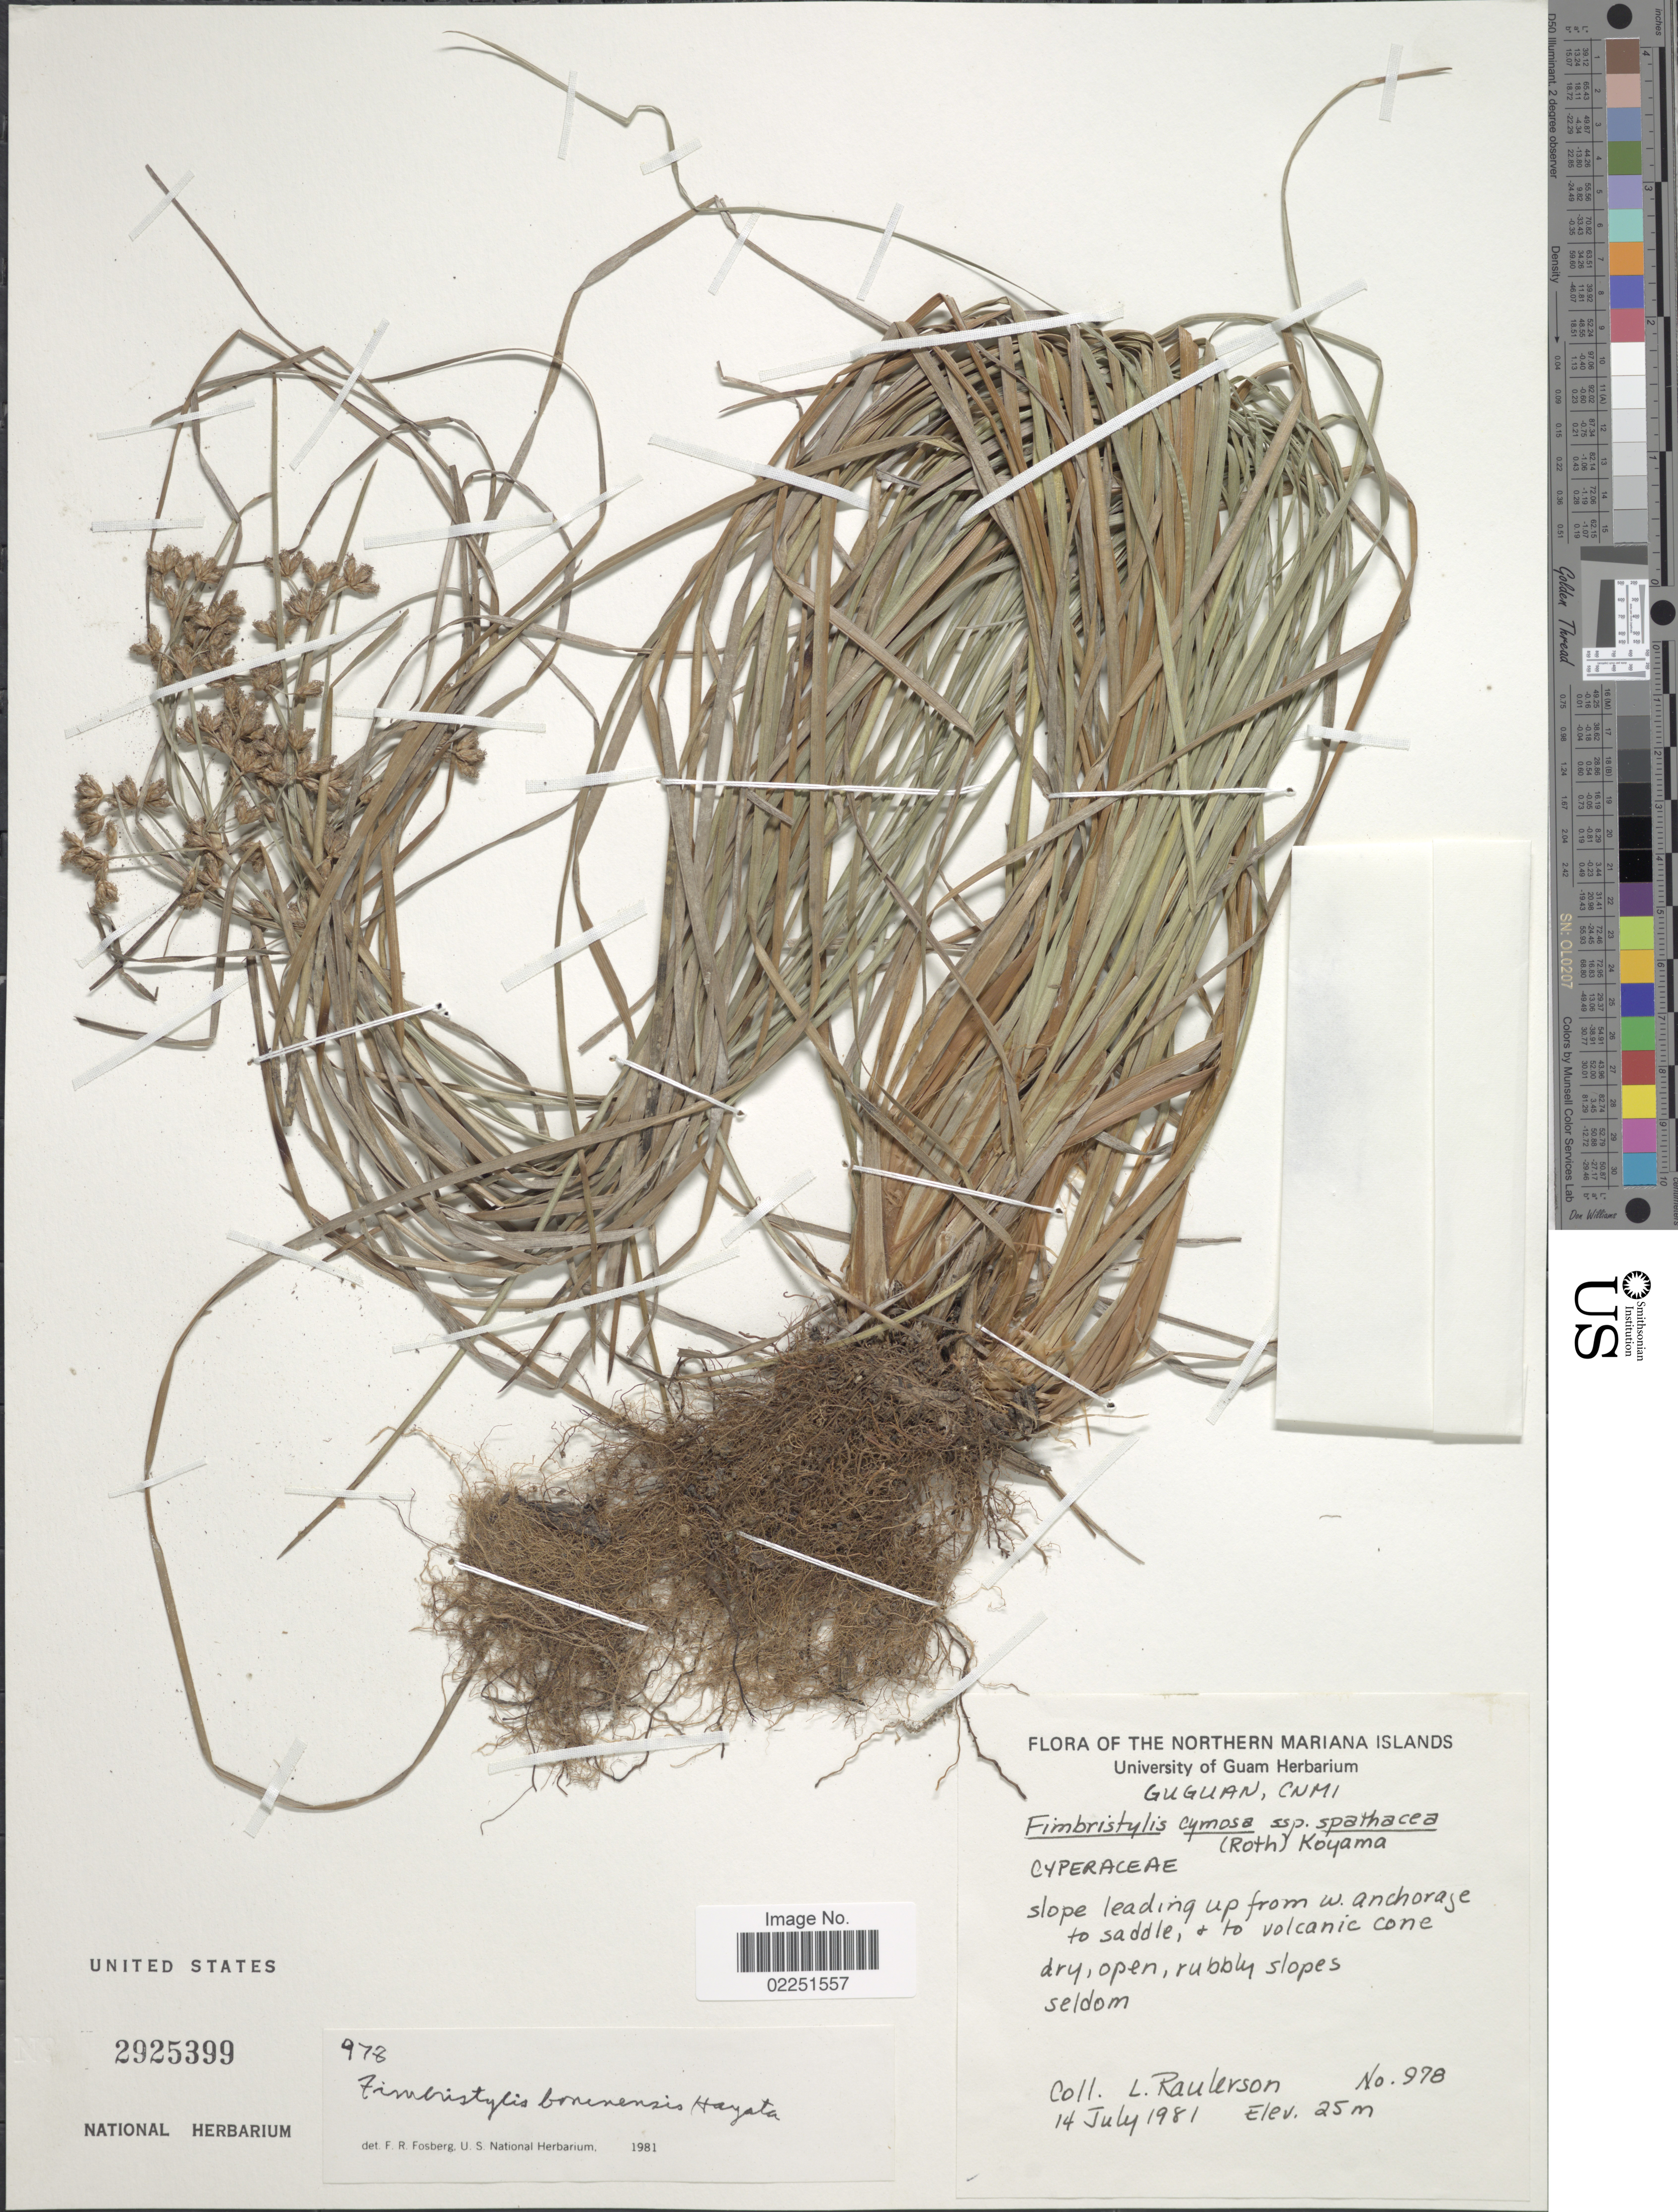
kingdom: Plantae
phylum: Tracheophyta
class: Liliopsida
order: Poales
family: Cyperaceae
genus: Fimbristylis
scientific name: Fimbristylis boninensis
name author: Hayata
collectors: L. Raulerson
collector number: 978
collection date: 1981-07-14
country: Northern Mariana Islands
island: Guguan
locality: Guguan, CNMI, slope leading up from W. anchorage to saddle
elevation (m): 25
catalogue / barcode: US 2925399